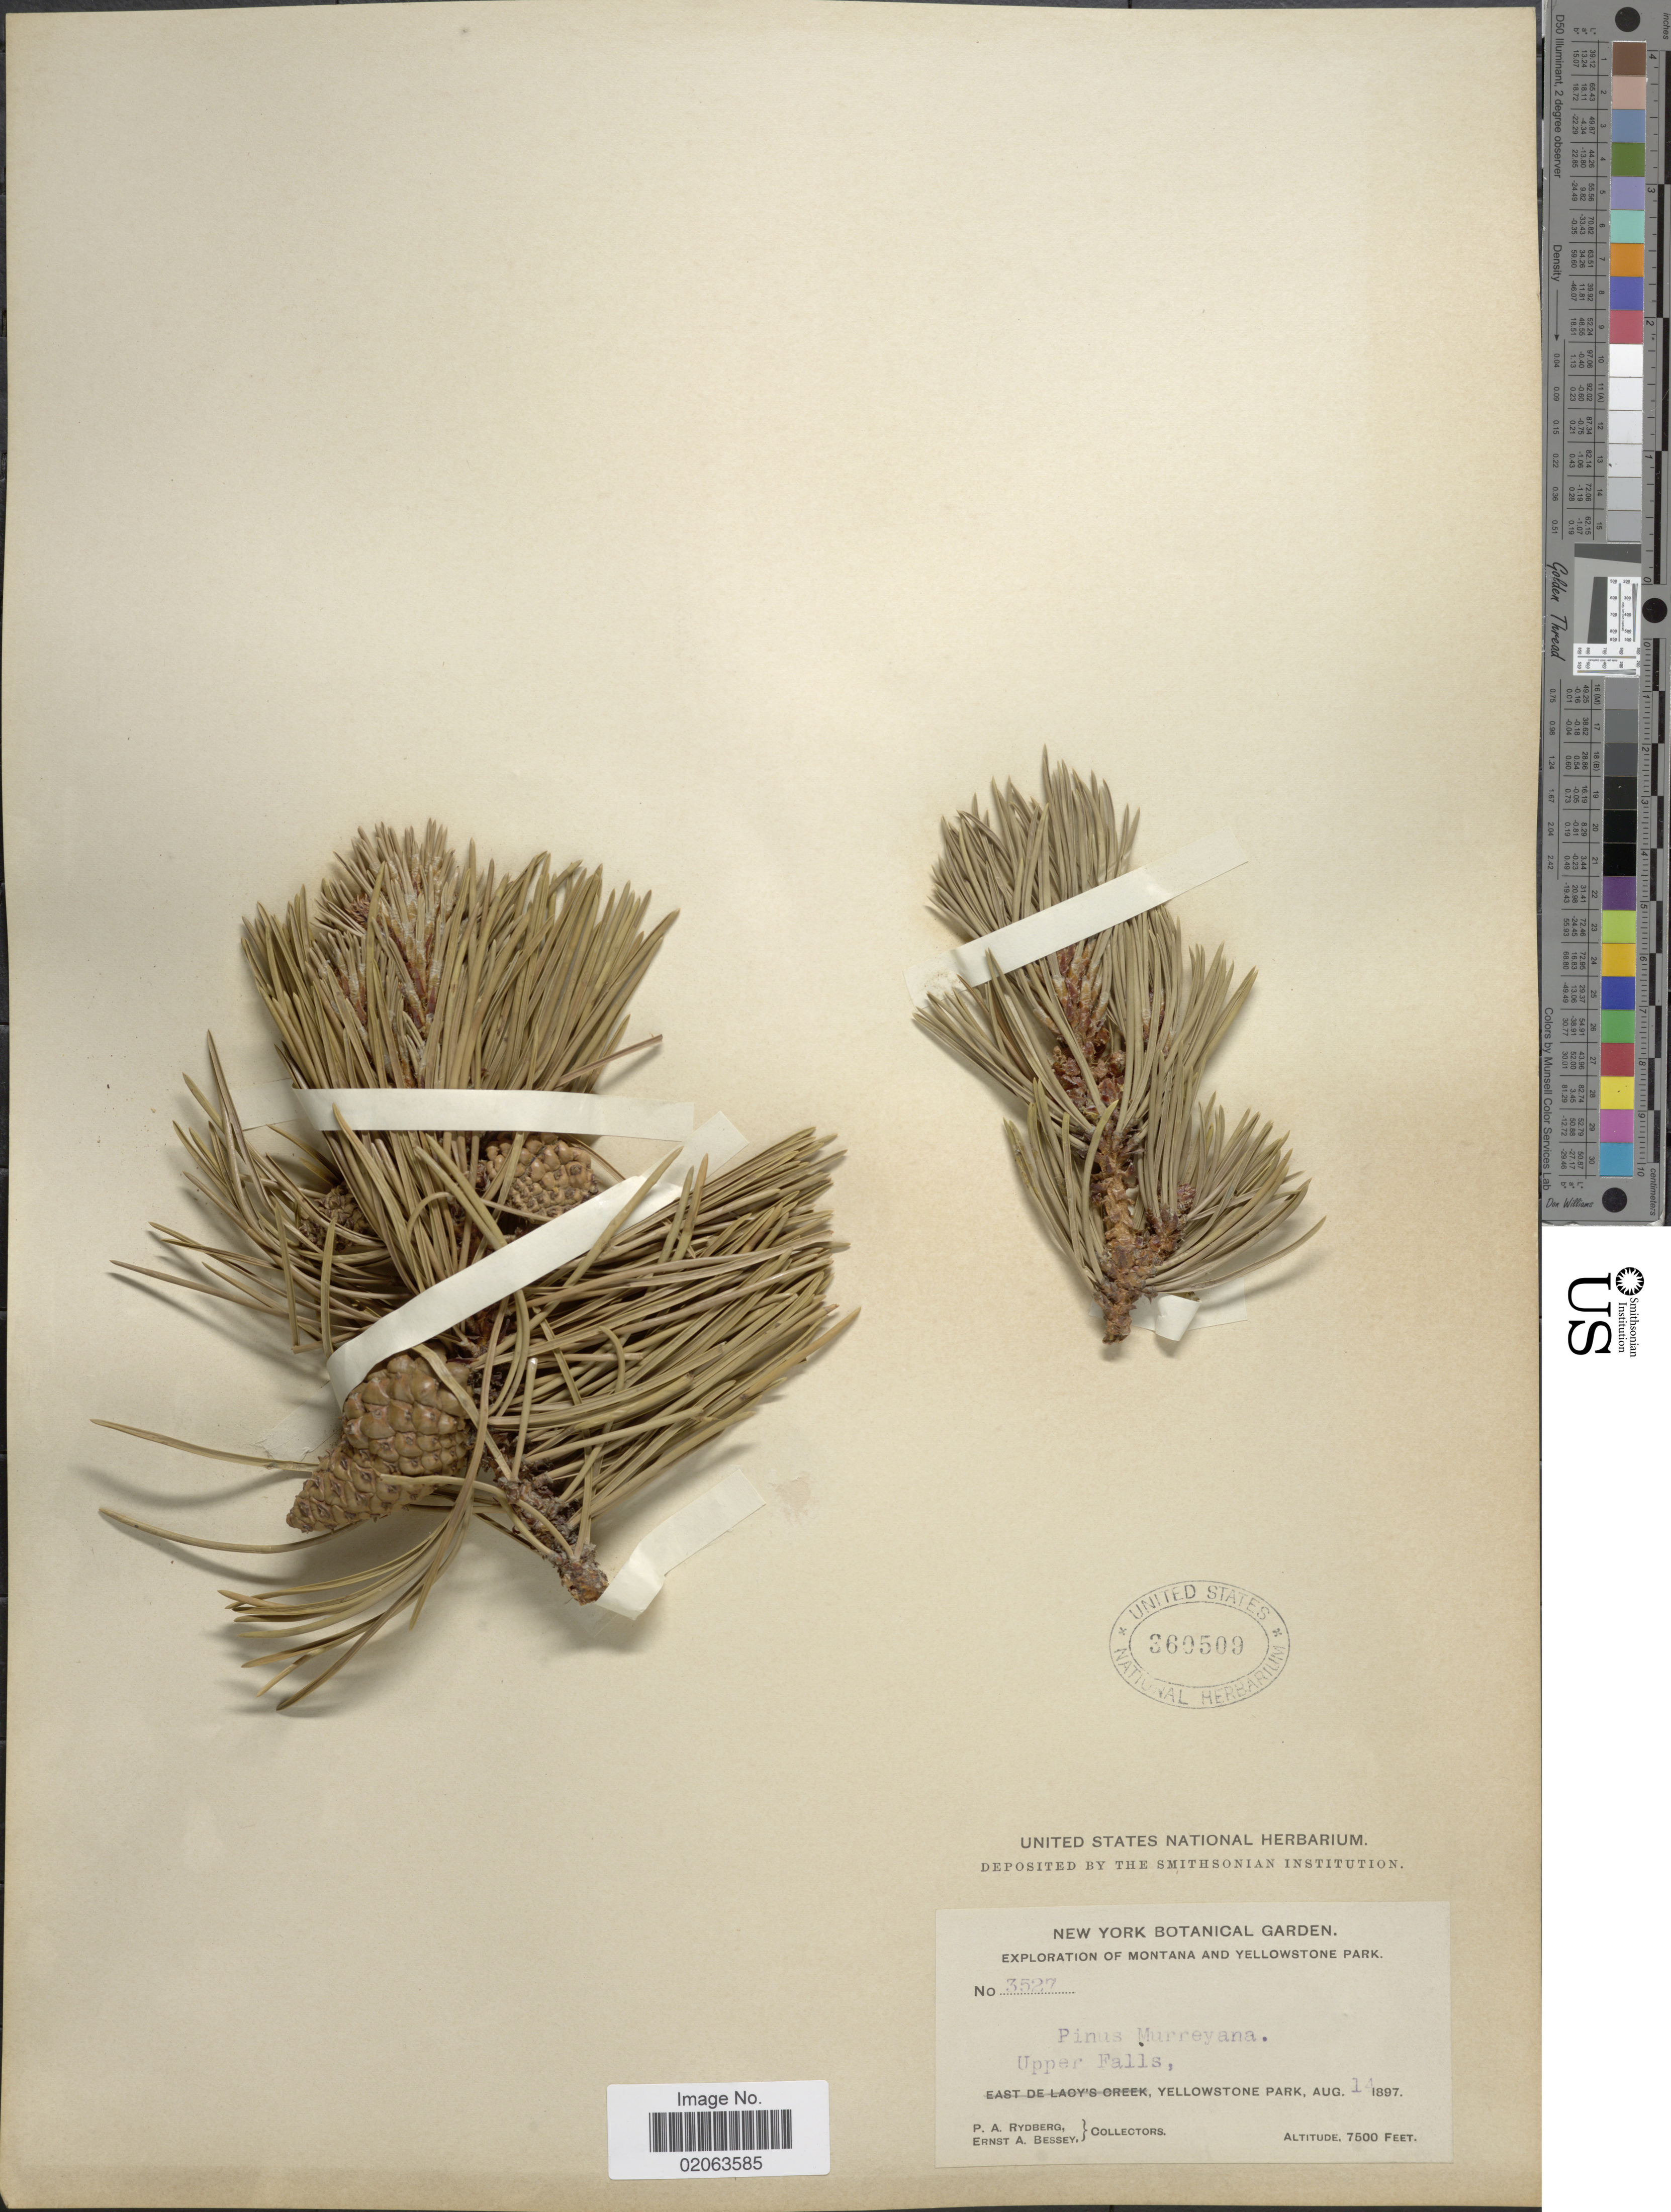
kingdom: Plantae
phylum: Tracheophyta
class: Pinopsida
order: Pinales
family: Pinaceae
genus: Pinus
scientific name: Pinus contorta var. latifolia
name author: Engelm. ex S. Watson in C. King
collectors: P. A. Rydberg & E. A. Bessey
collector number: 3527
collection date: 1897-08-14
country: United States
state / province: Montana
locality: Montana and Yellowstone Park, Upper falls, Yellowstone Park.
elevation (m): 2286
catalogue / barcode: US 360509